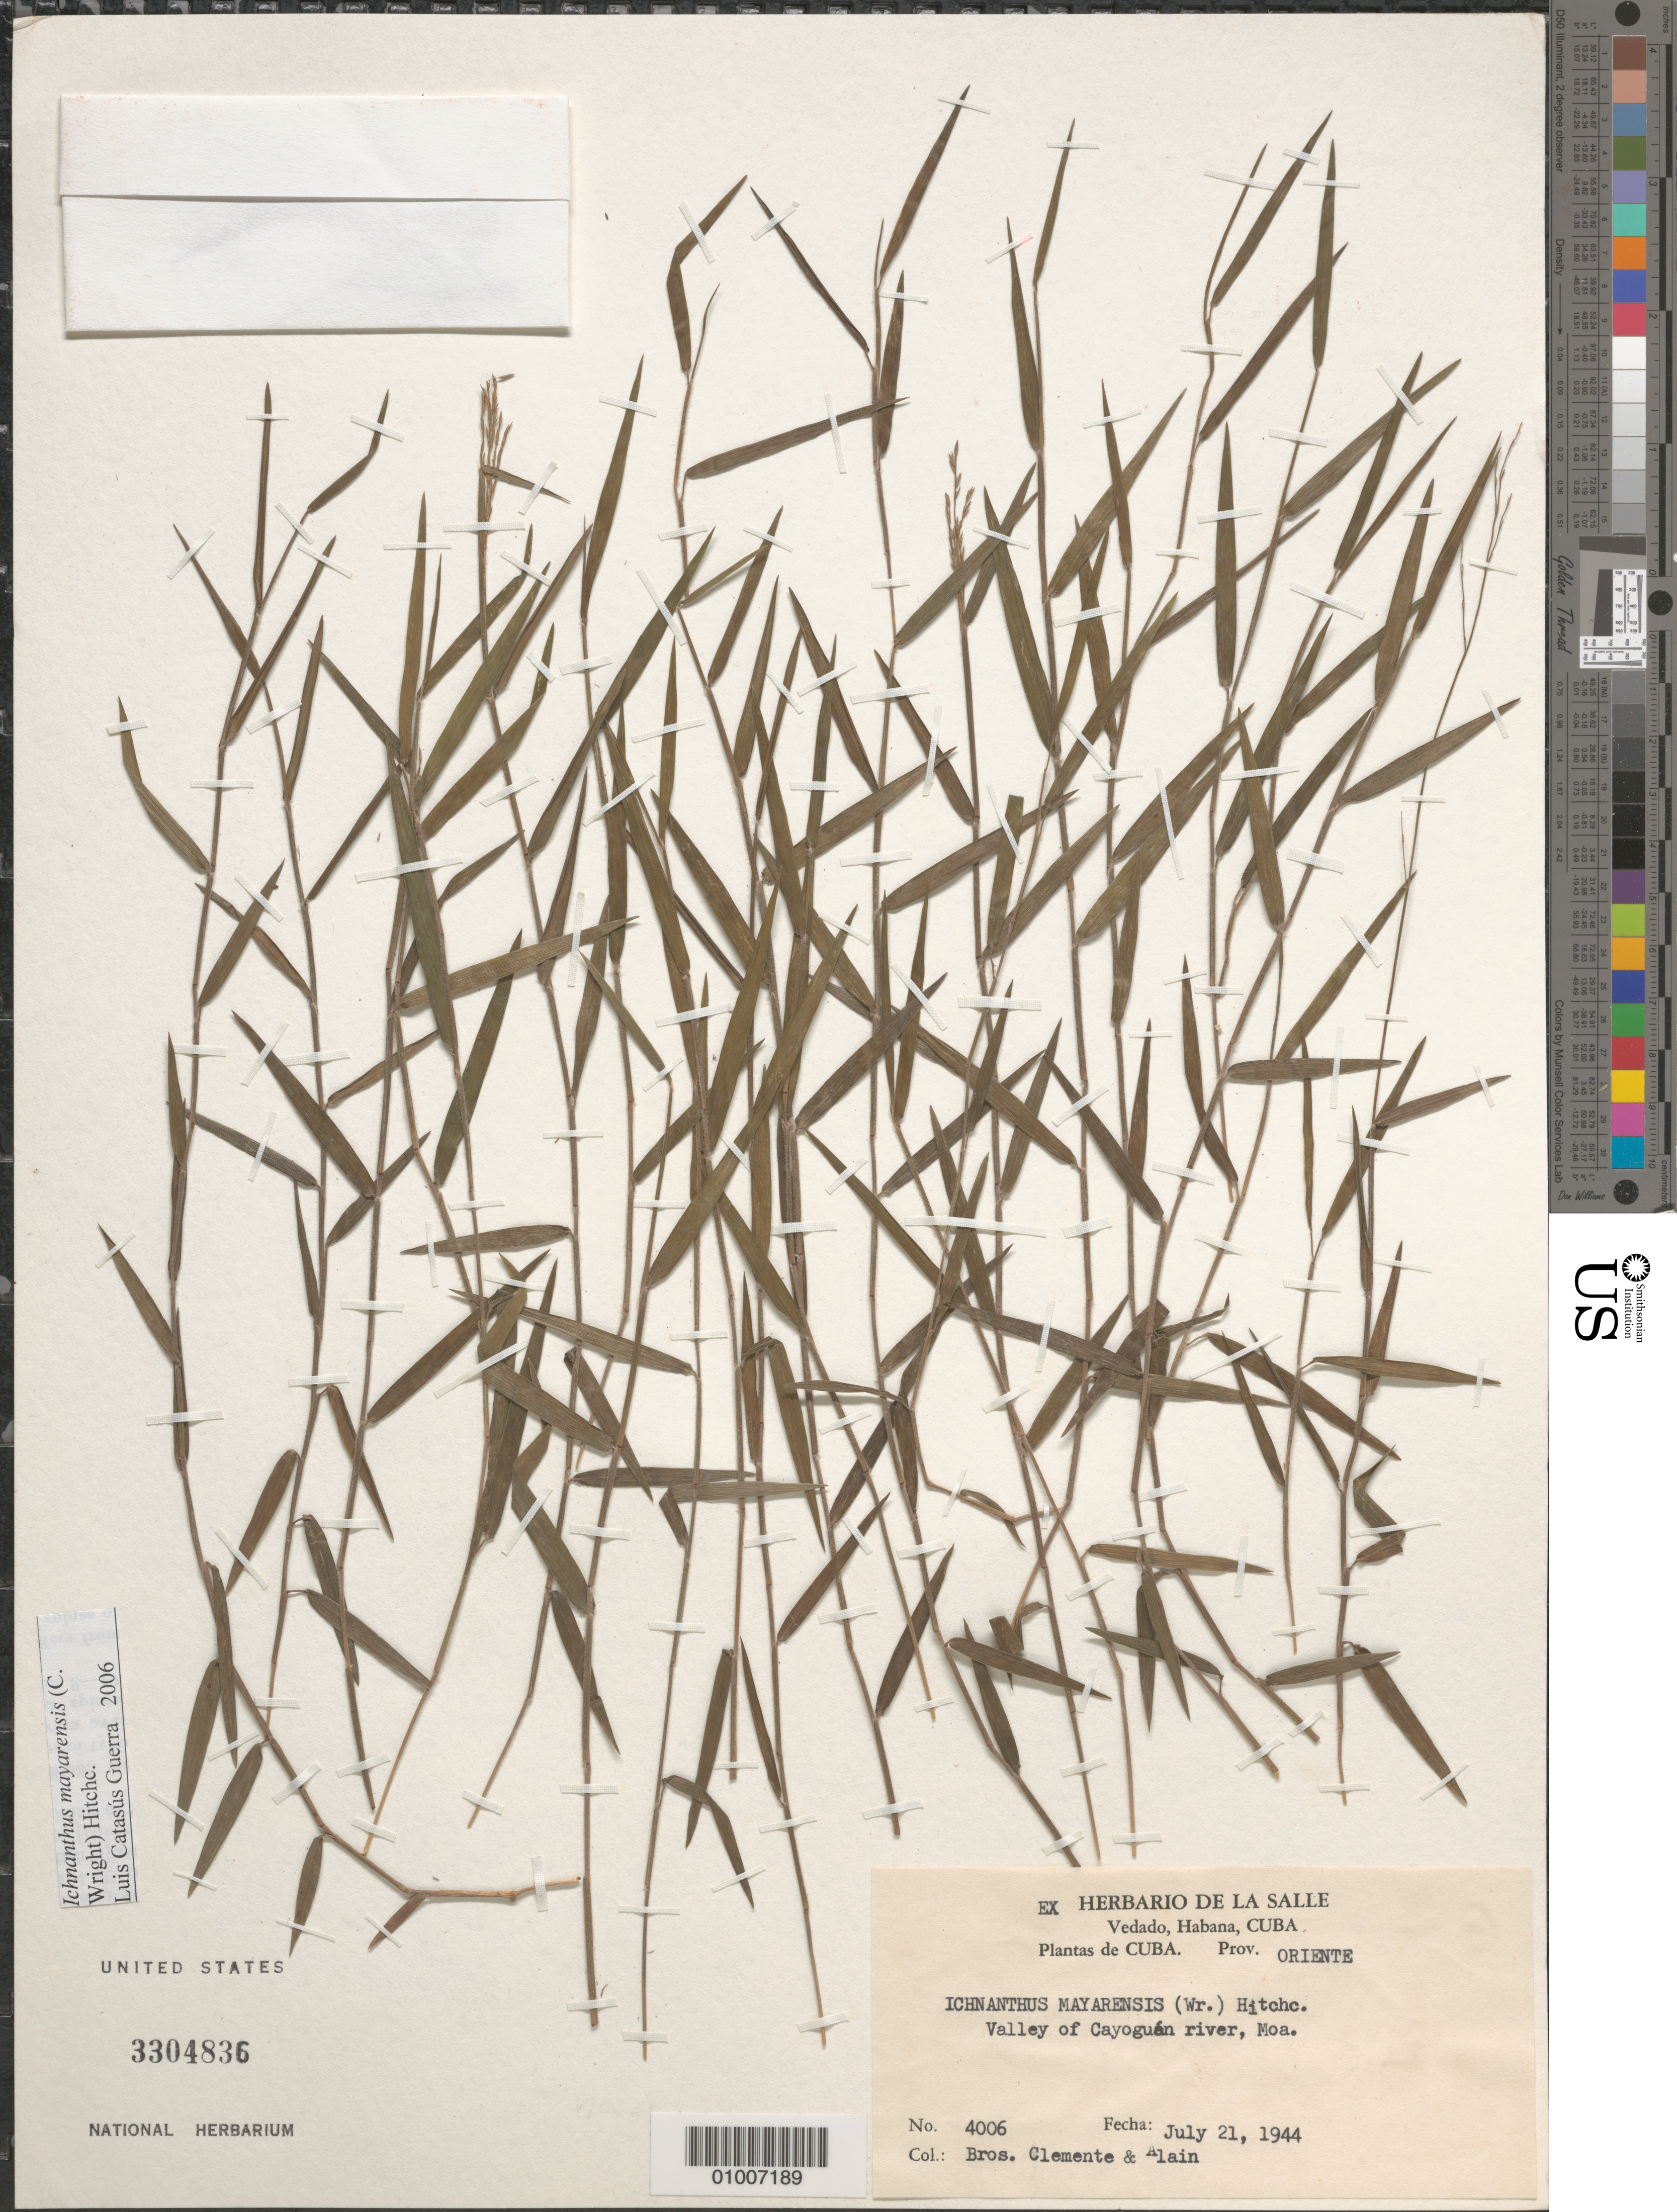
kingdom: Plantae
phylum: Tracheophyta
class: Liliopsida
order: Poales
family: Poaceae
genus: Ichnanthus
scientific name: Ichnanthus mayarensis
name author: (C. Wright) Hitchc.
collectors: Bro. Clemente & A. H. Liogier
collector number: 4006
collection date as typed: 21 Jul 1944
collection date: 1944-07-21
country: Cuba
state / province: Holguín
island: Cuba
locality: Moa, valley of cayoguan river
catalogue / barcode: US 3304836